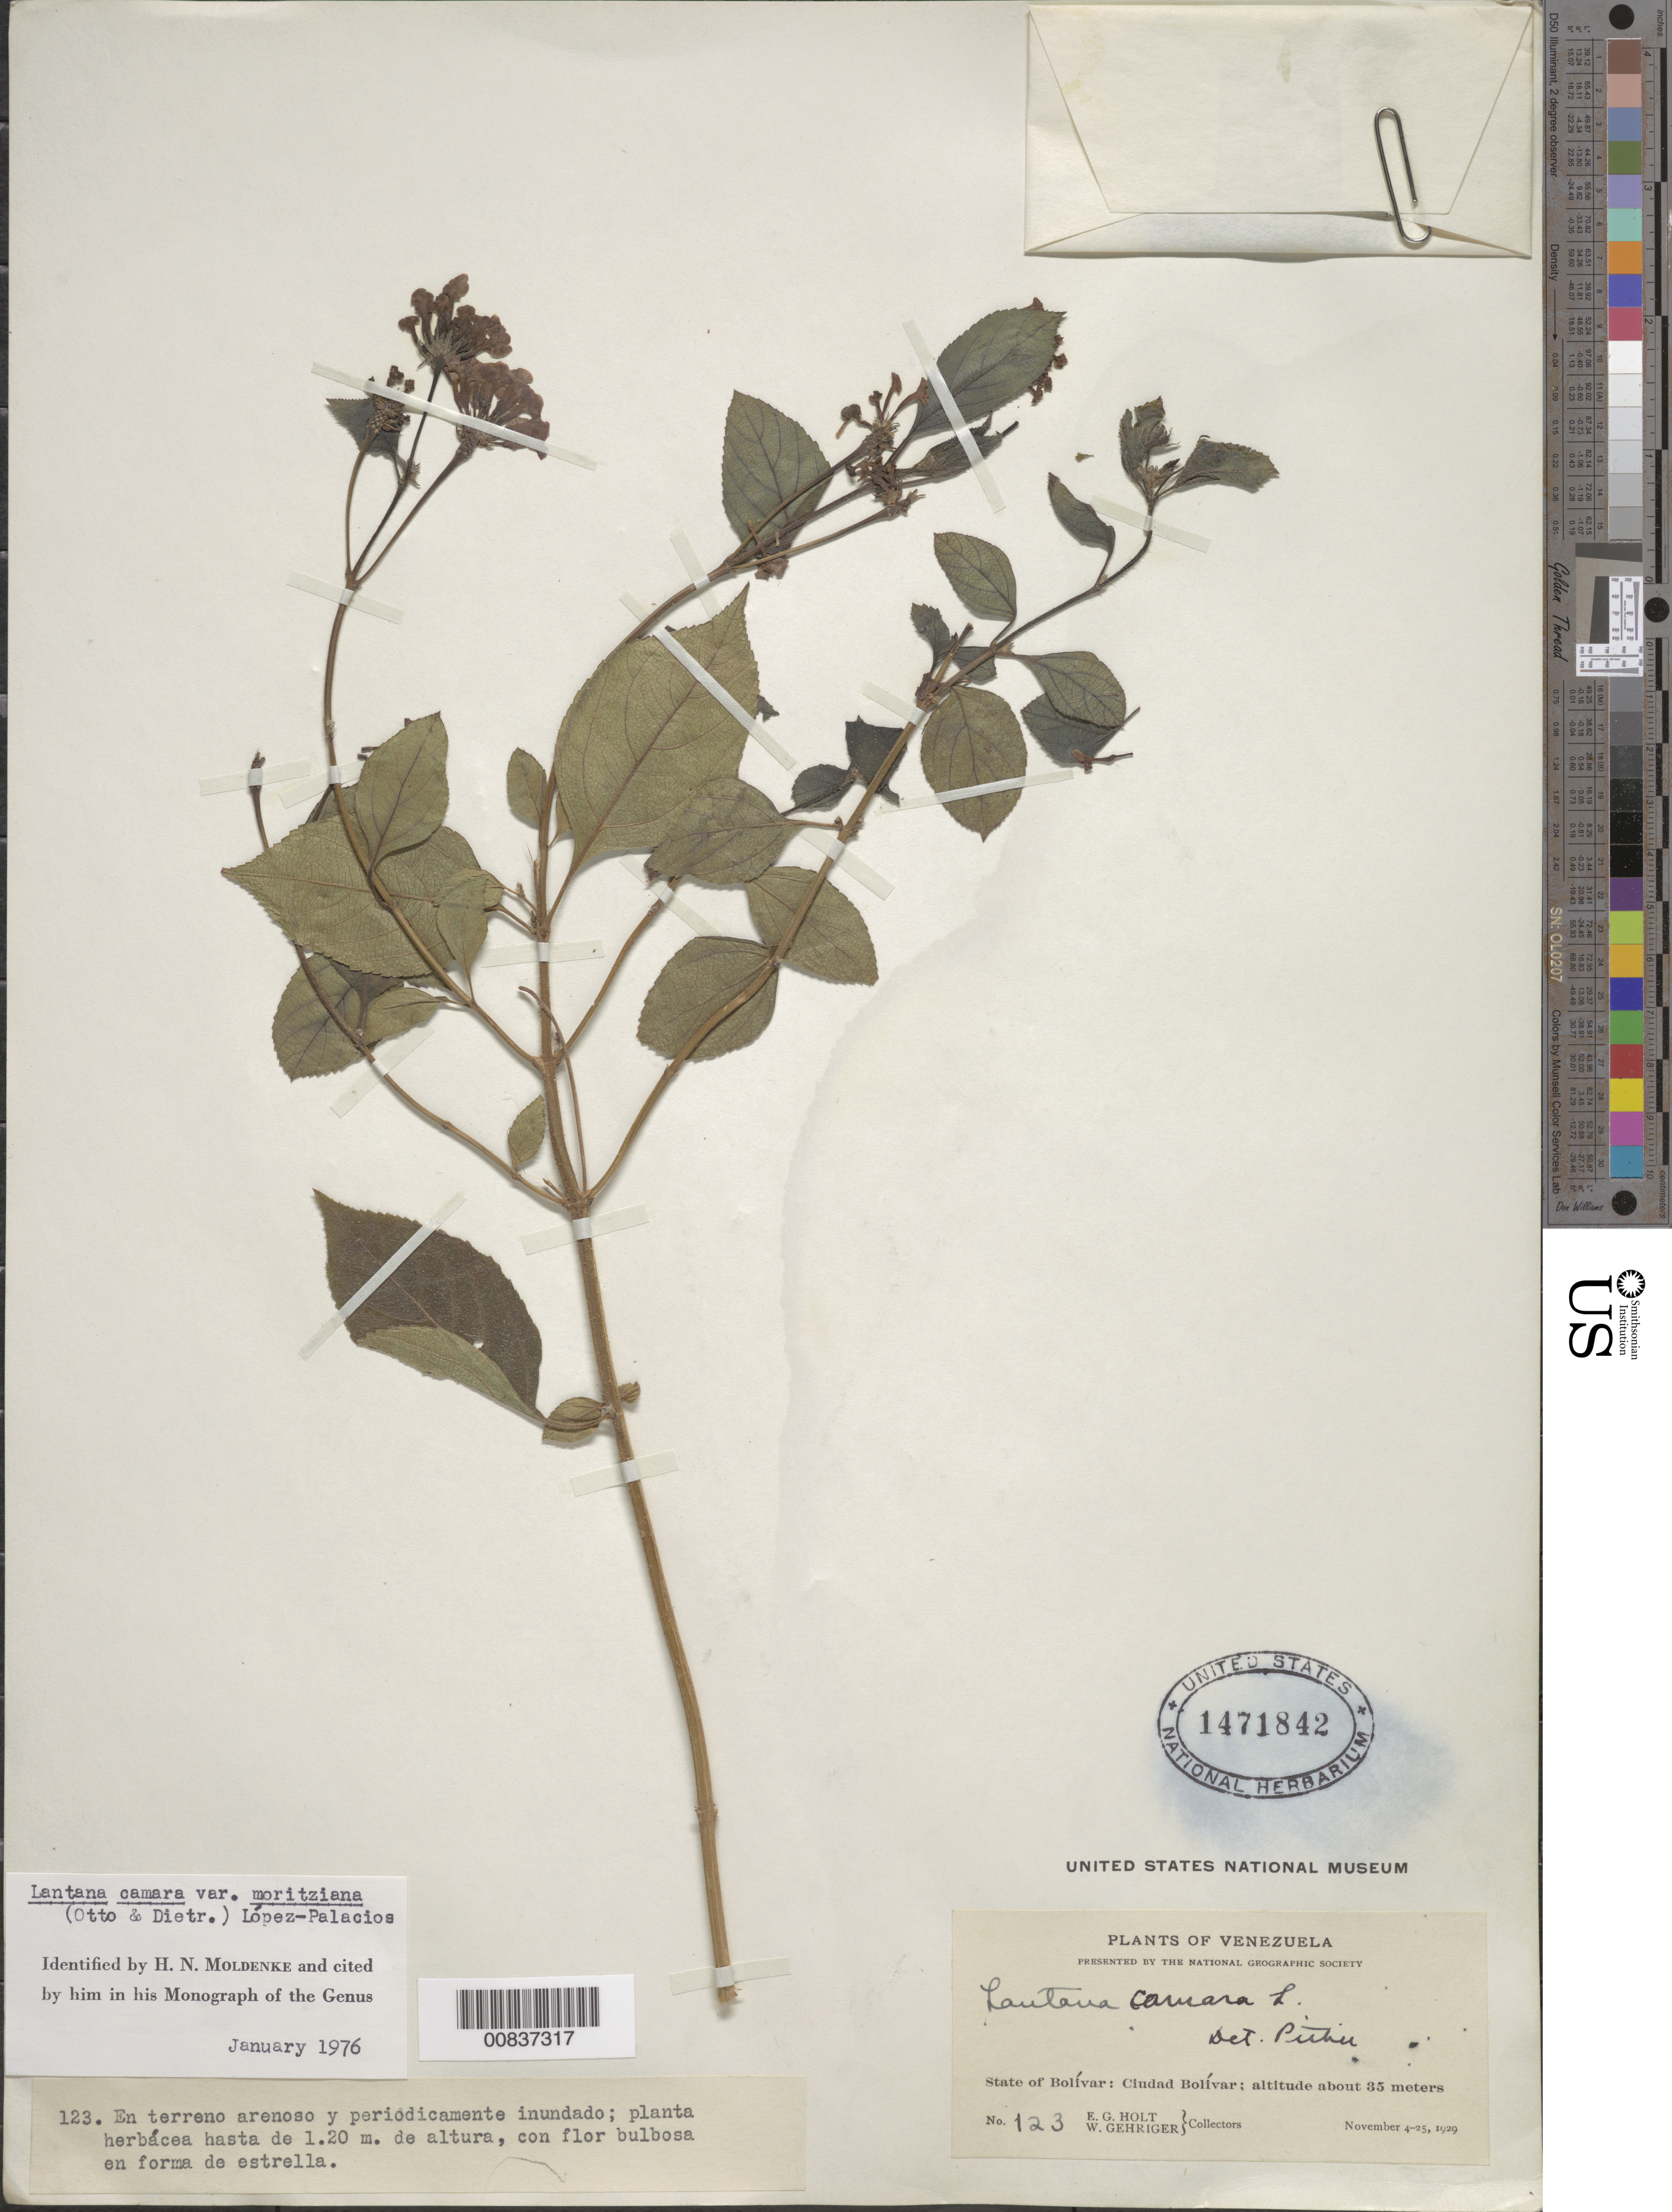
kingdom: Plantae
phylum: Tracheophyta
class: Magnoliopsida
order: Lamiales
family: Verbenaceae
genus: Lantana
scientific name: Lantana camara var. moritziana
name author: (Otto & A. Dietr.) López-Pal.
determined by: Moldenke, H. N.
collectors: E. Holt & W. Gehriger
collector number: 123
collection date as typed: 4-Nov-29 to 25-Nov-29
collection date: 1929-11-04/1929-11-25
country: Venezuela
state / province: Bolívar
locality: Ciudad Bolívar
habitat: Terreno arenoso y periodicamente inundado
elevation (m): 35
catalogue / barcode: US 1471842